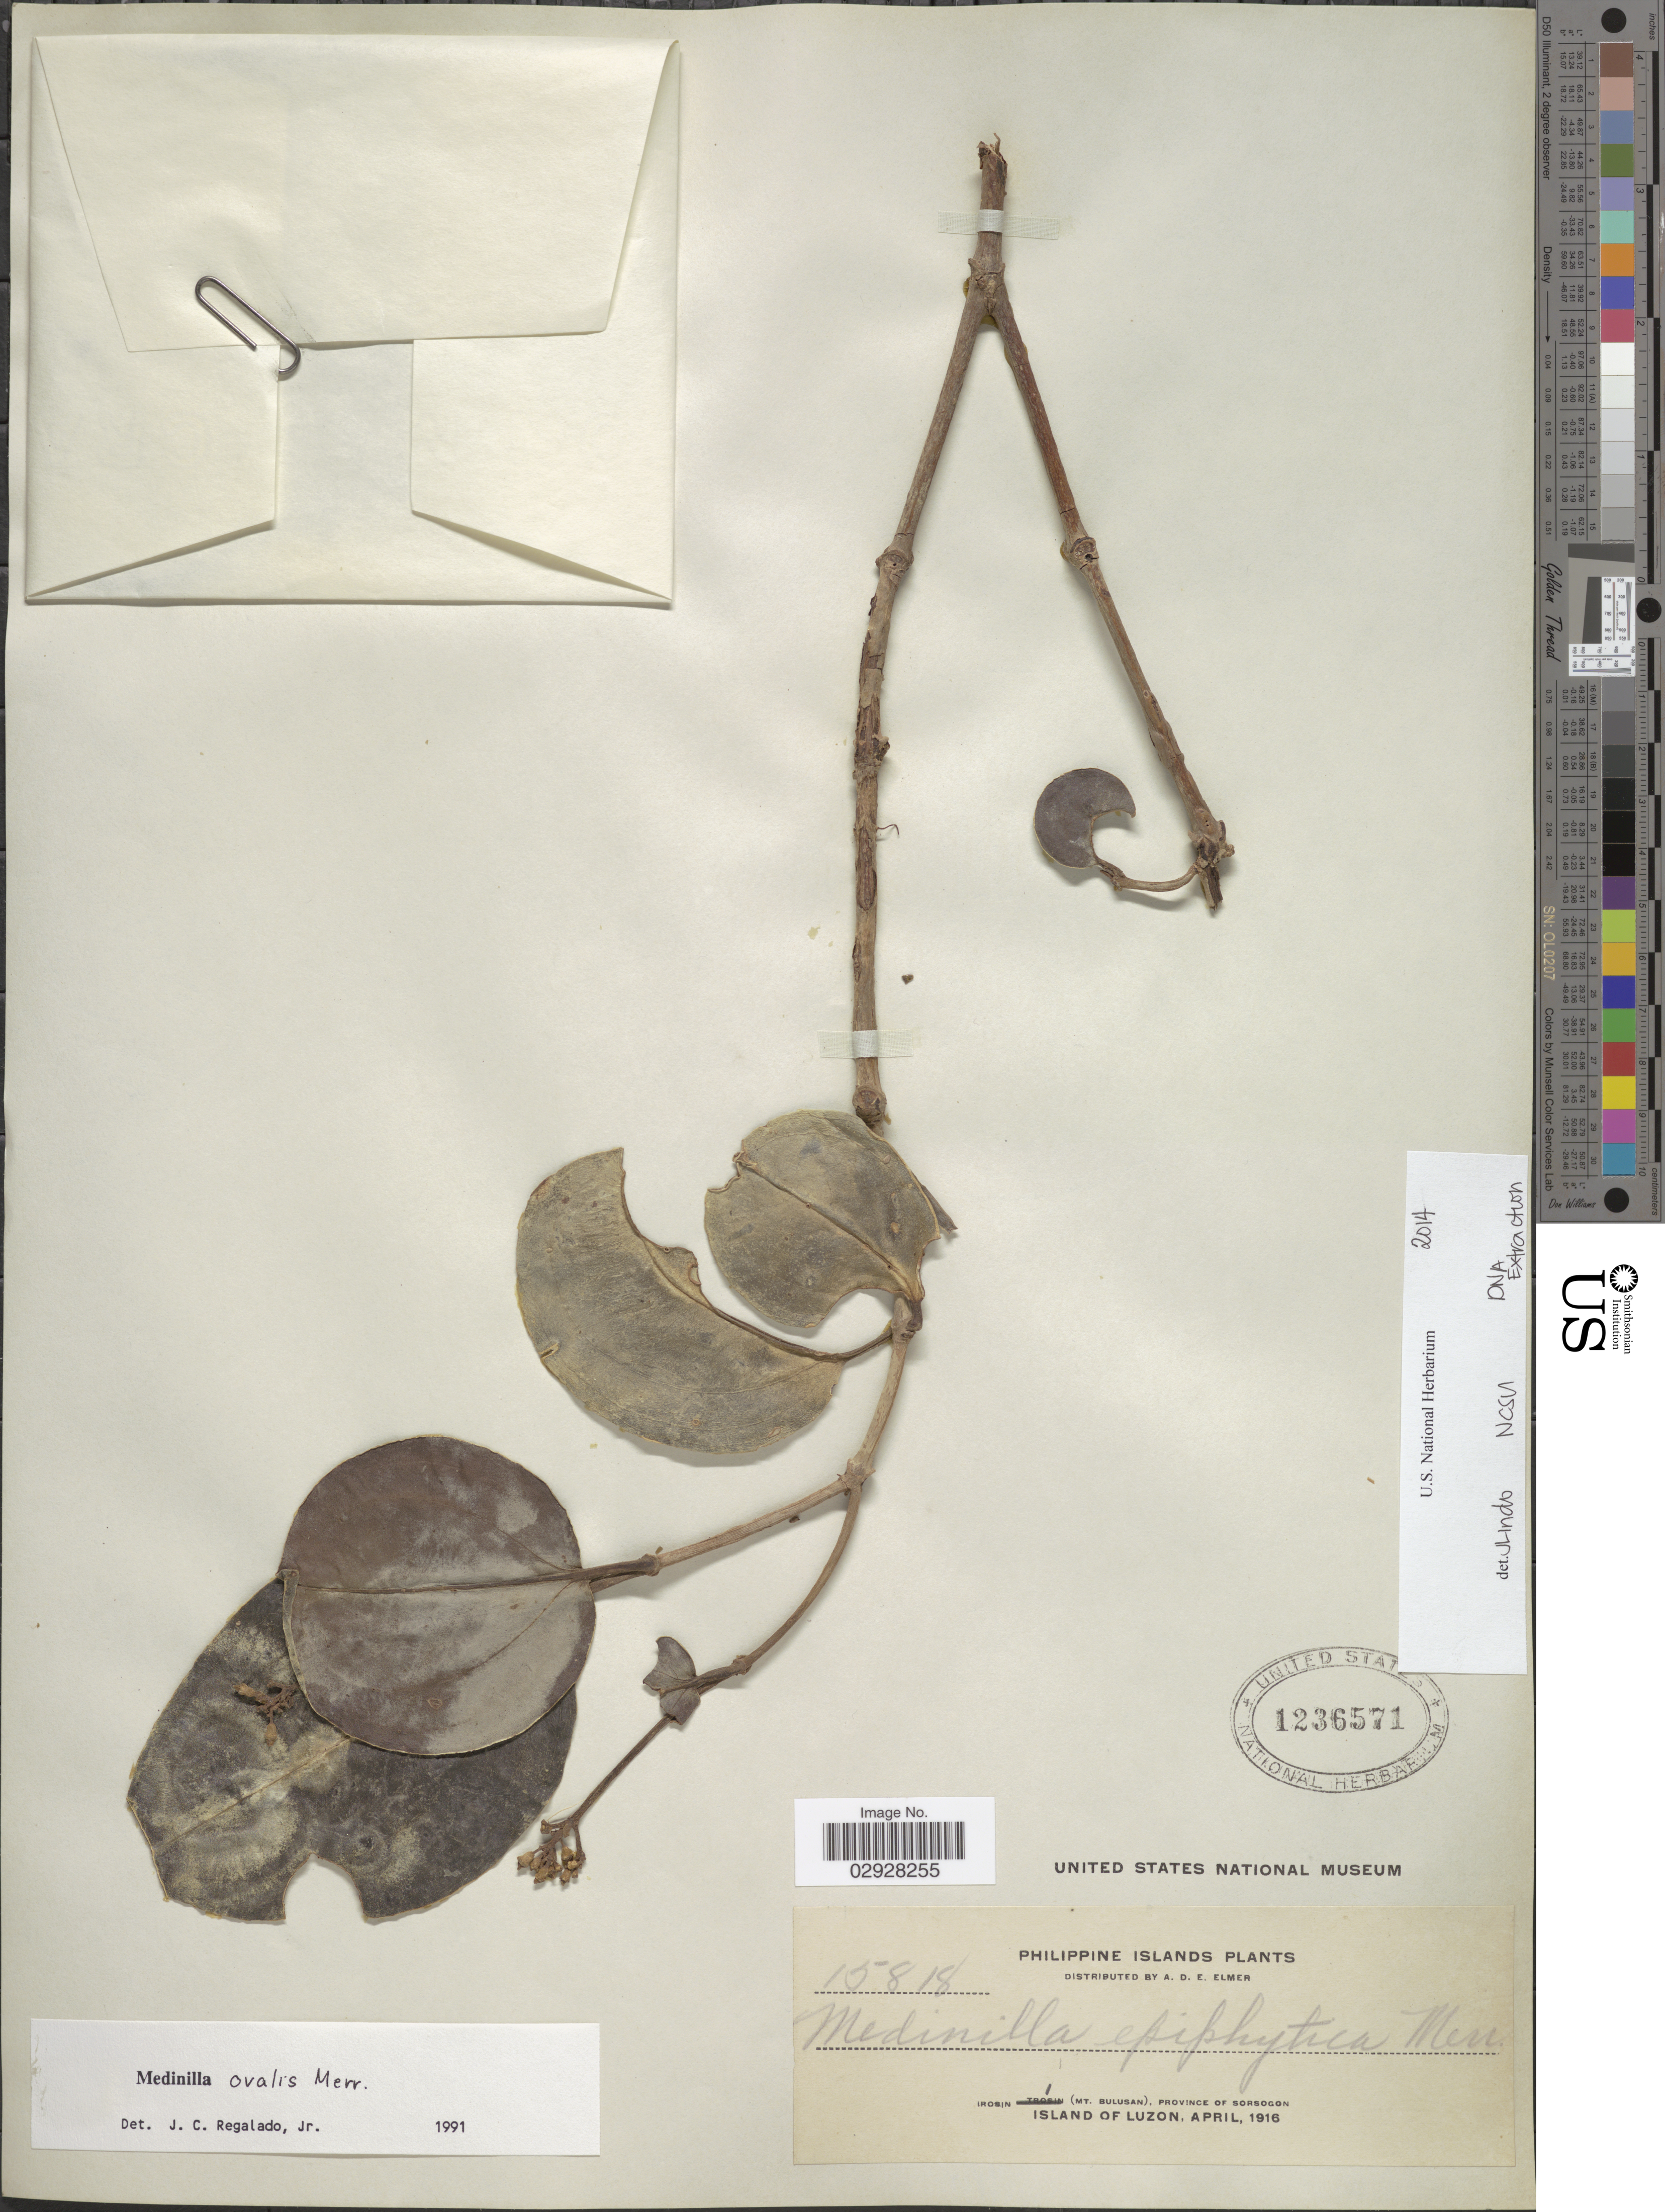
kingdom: Plantae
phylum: Tracheophyta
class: Magnoliopsida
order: Myrtales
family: Melastomataceae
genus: Medinilla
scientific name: Medinilla ovalis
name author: Merr.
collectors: A. D. E. Elmer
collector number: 15818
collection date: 1916-04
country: Philippines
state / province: Bicol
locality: Irosin (Mt. Bulusan), Province of Sorsogon, Island of Luzon.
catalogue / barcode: US 1236571